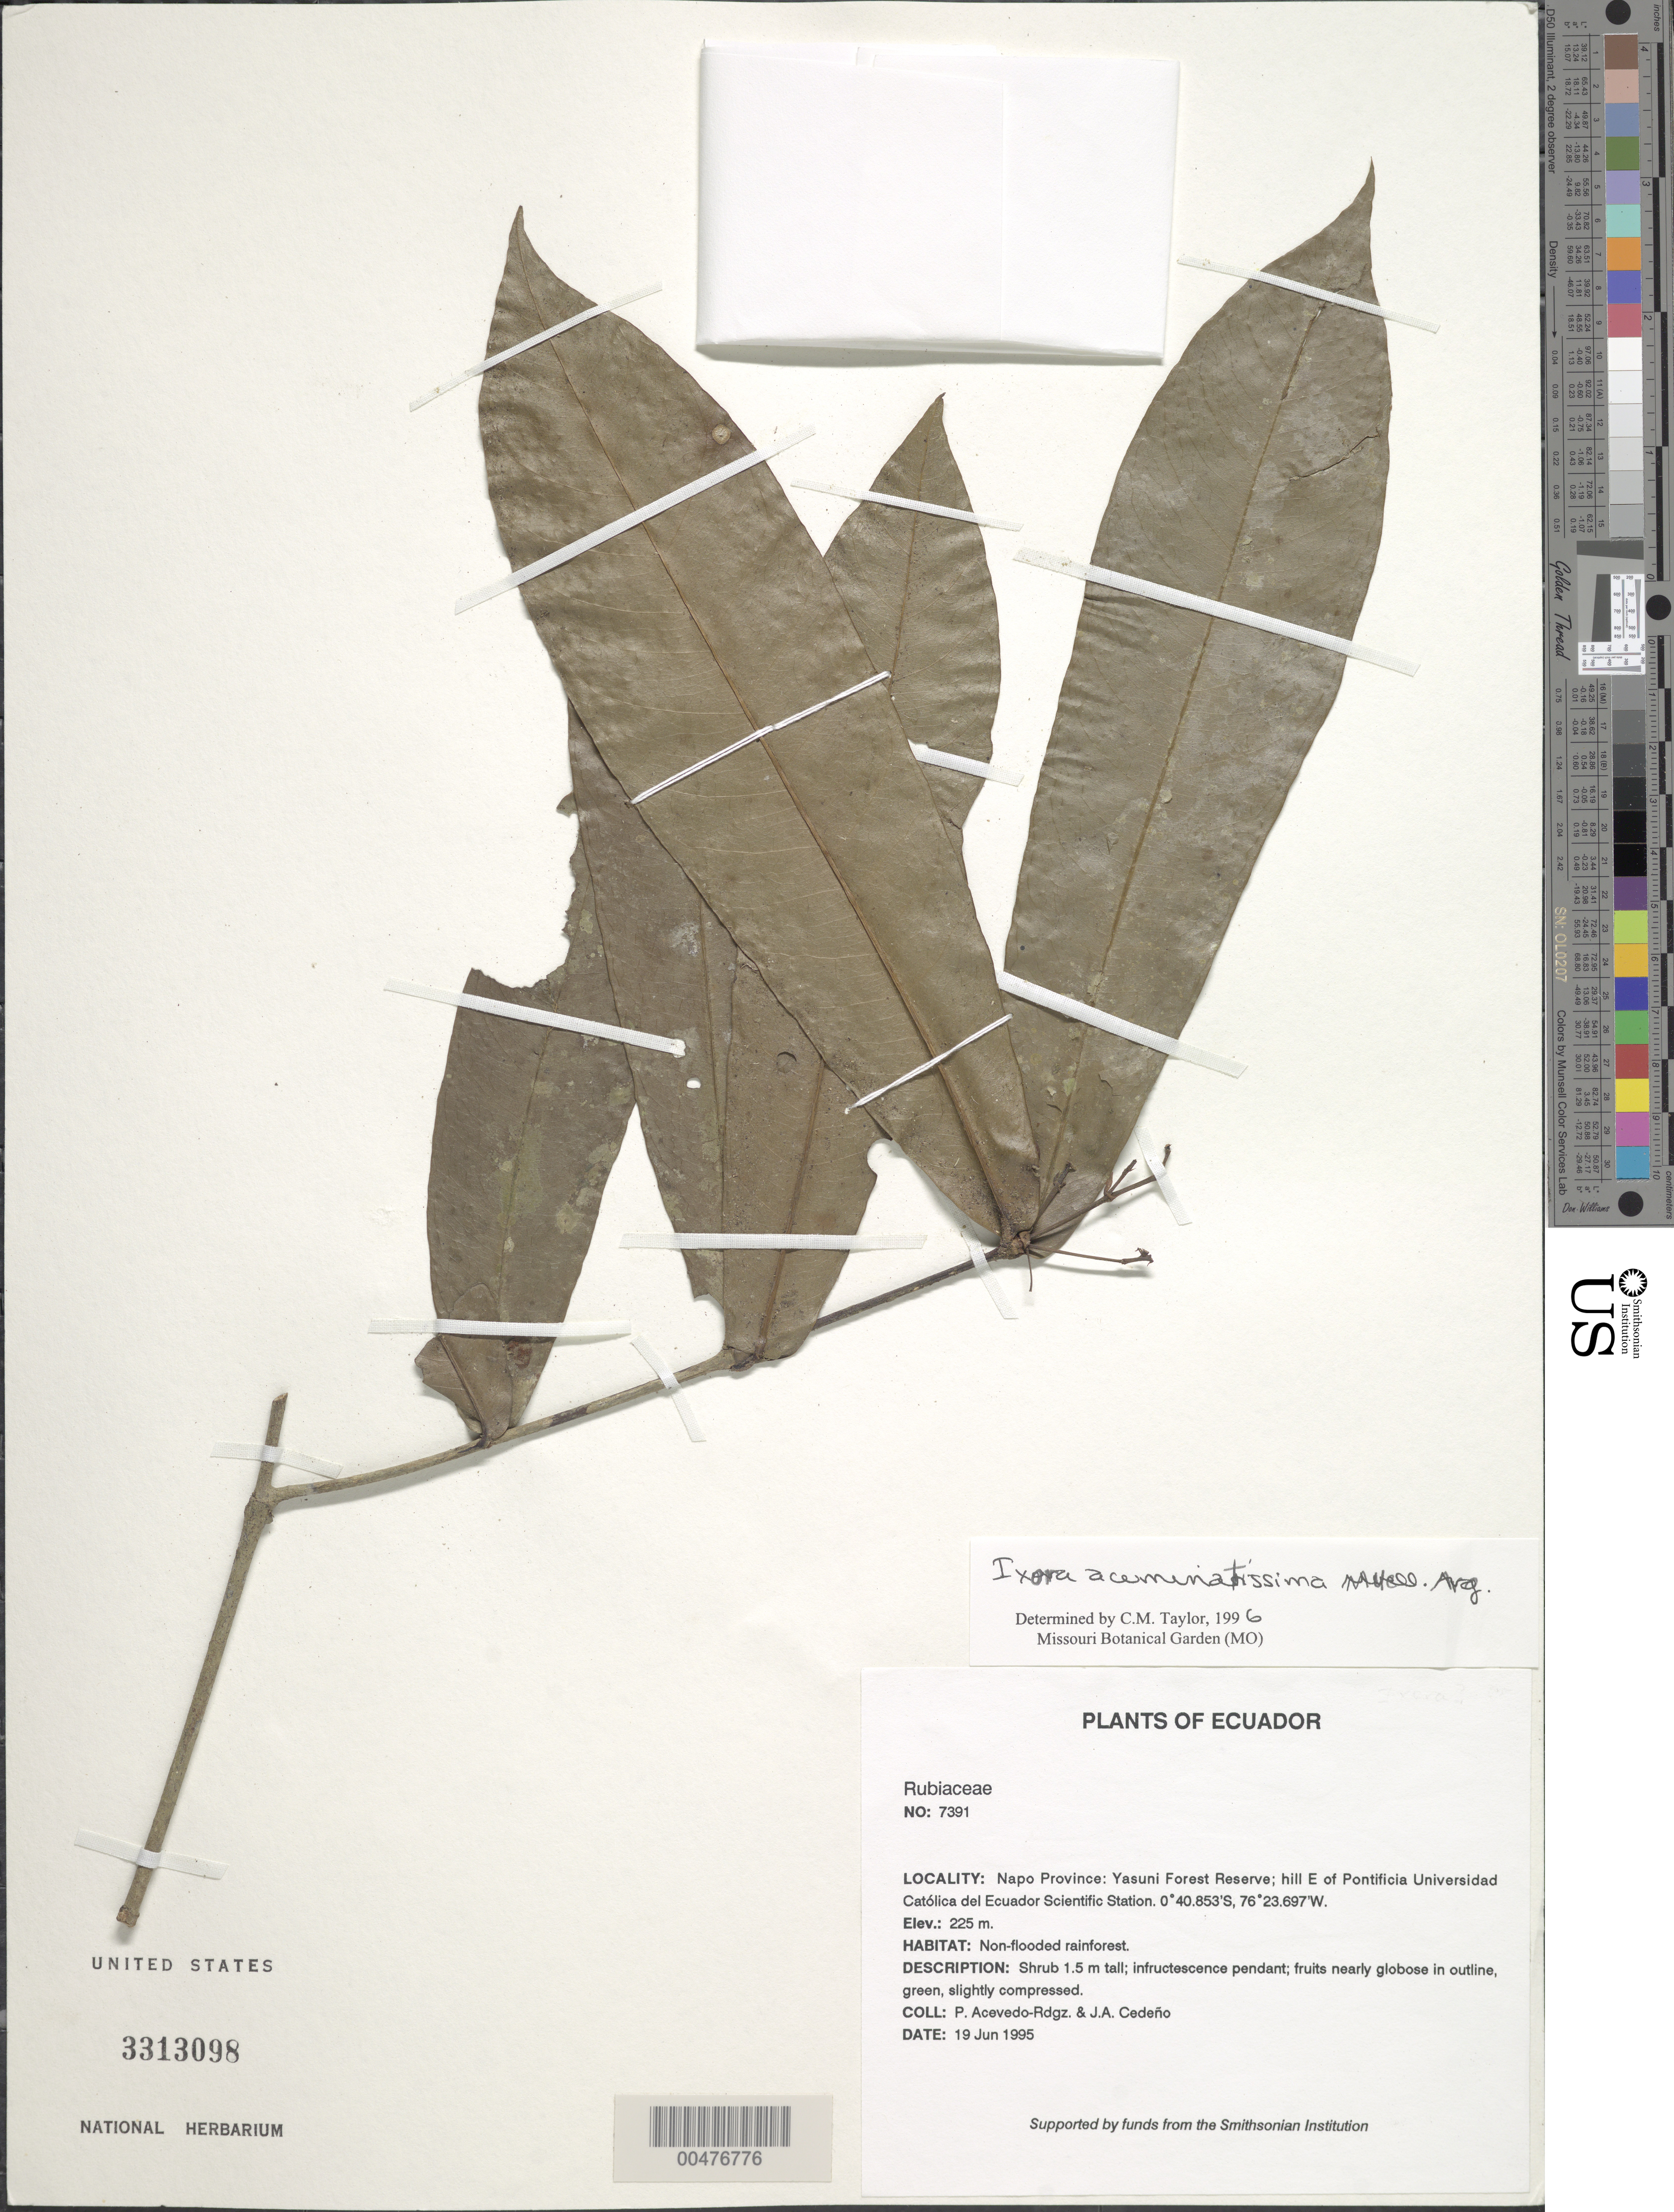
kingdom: Plantae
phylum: Tracheophyta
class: Magnoliopsida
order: Gentianales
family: Rubiaceae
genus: Ixora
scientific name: Ixora acuminatissima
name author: Müll. Arg.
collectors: P. Acevedo-Rodr. & J. A. Cedeño M.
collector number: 7391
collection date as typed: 19 Jun 1995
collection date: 1995-06-19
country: Ecuador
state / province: Napo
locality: Napo Province: Yasuni Forest Reserve; hill E of Pontificia Universidad Católica del Ecuador Scientific Station.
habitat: Non-flooded rainforest.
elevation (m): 225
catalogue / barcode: US 3313098